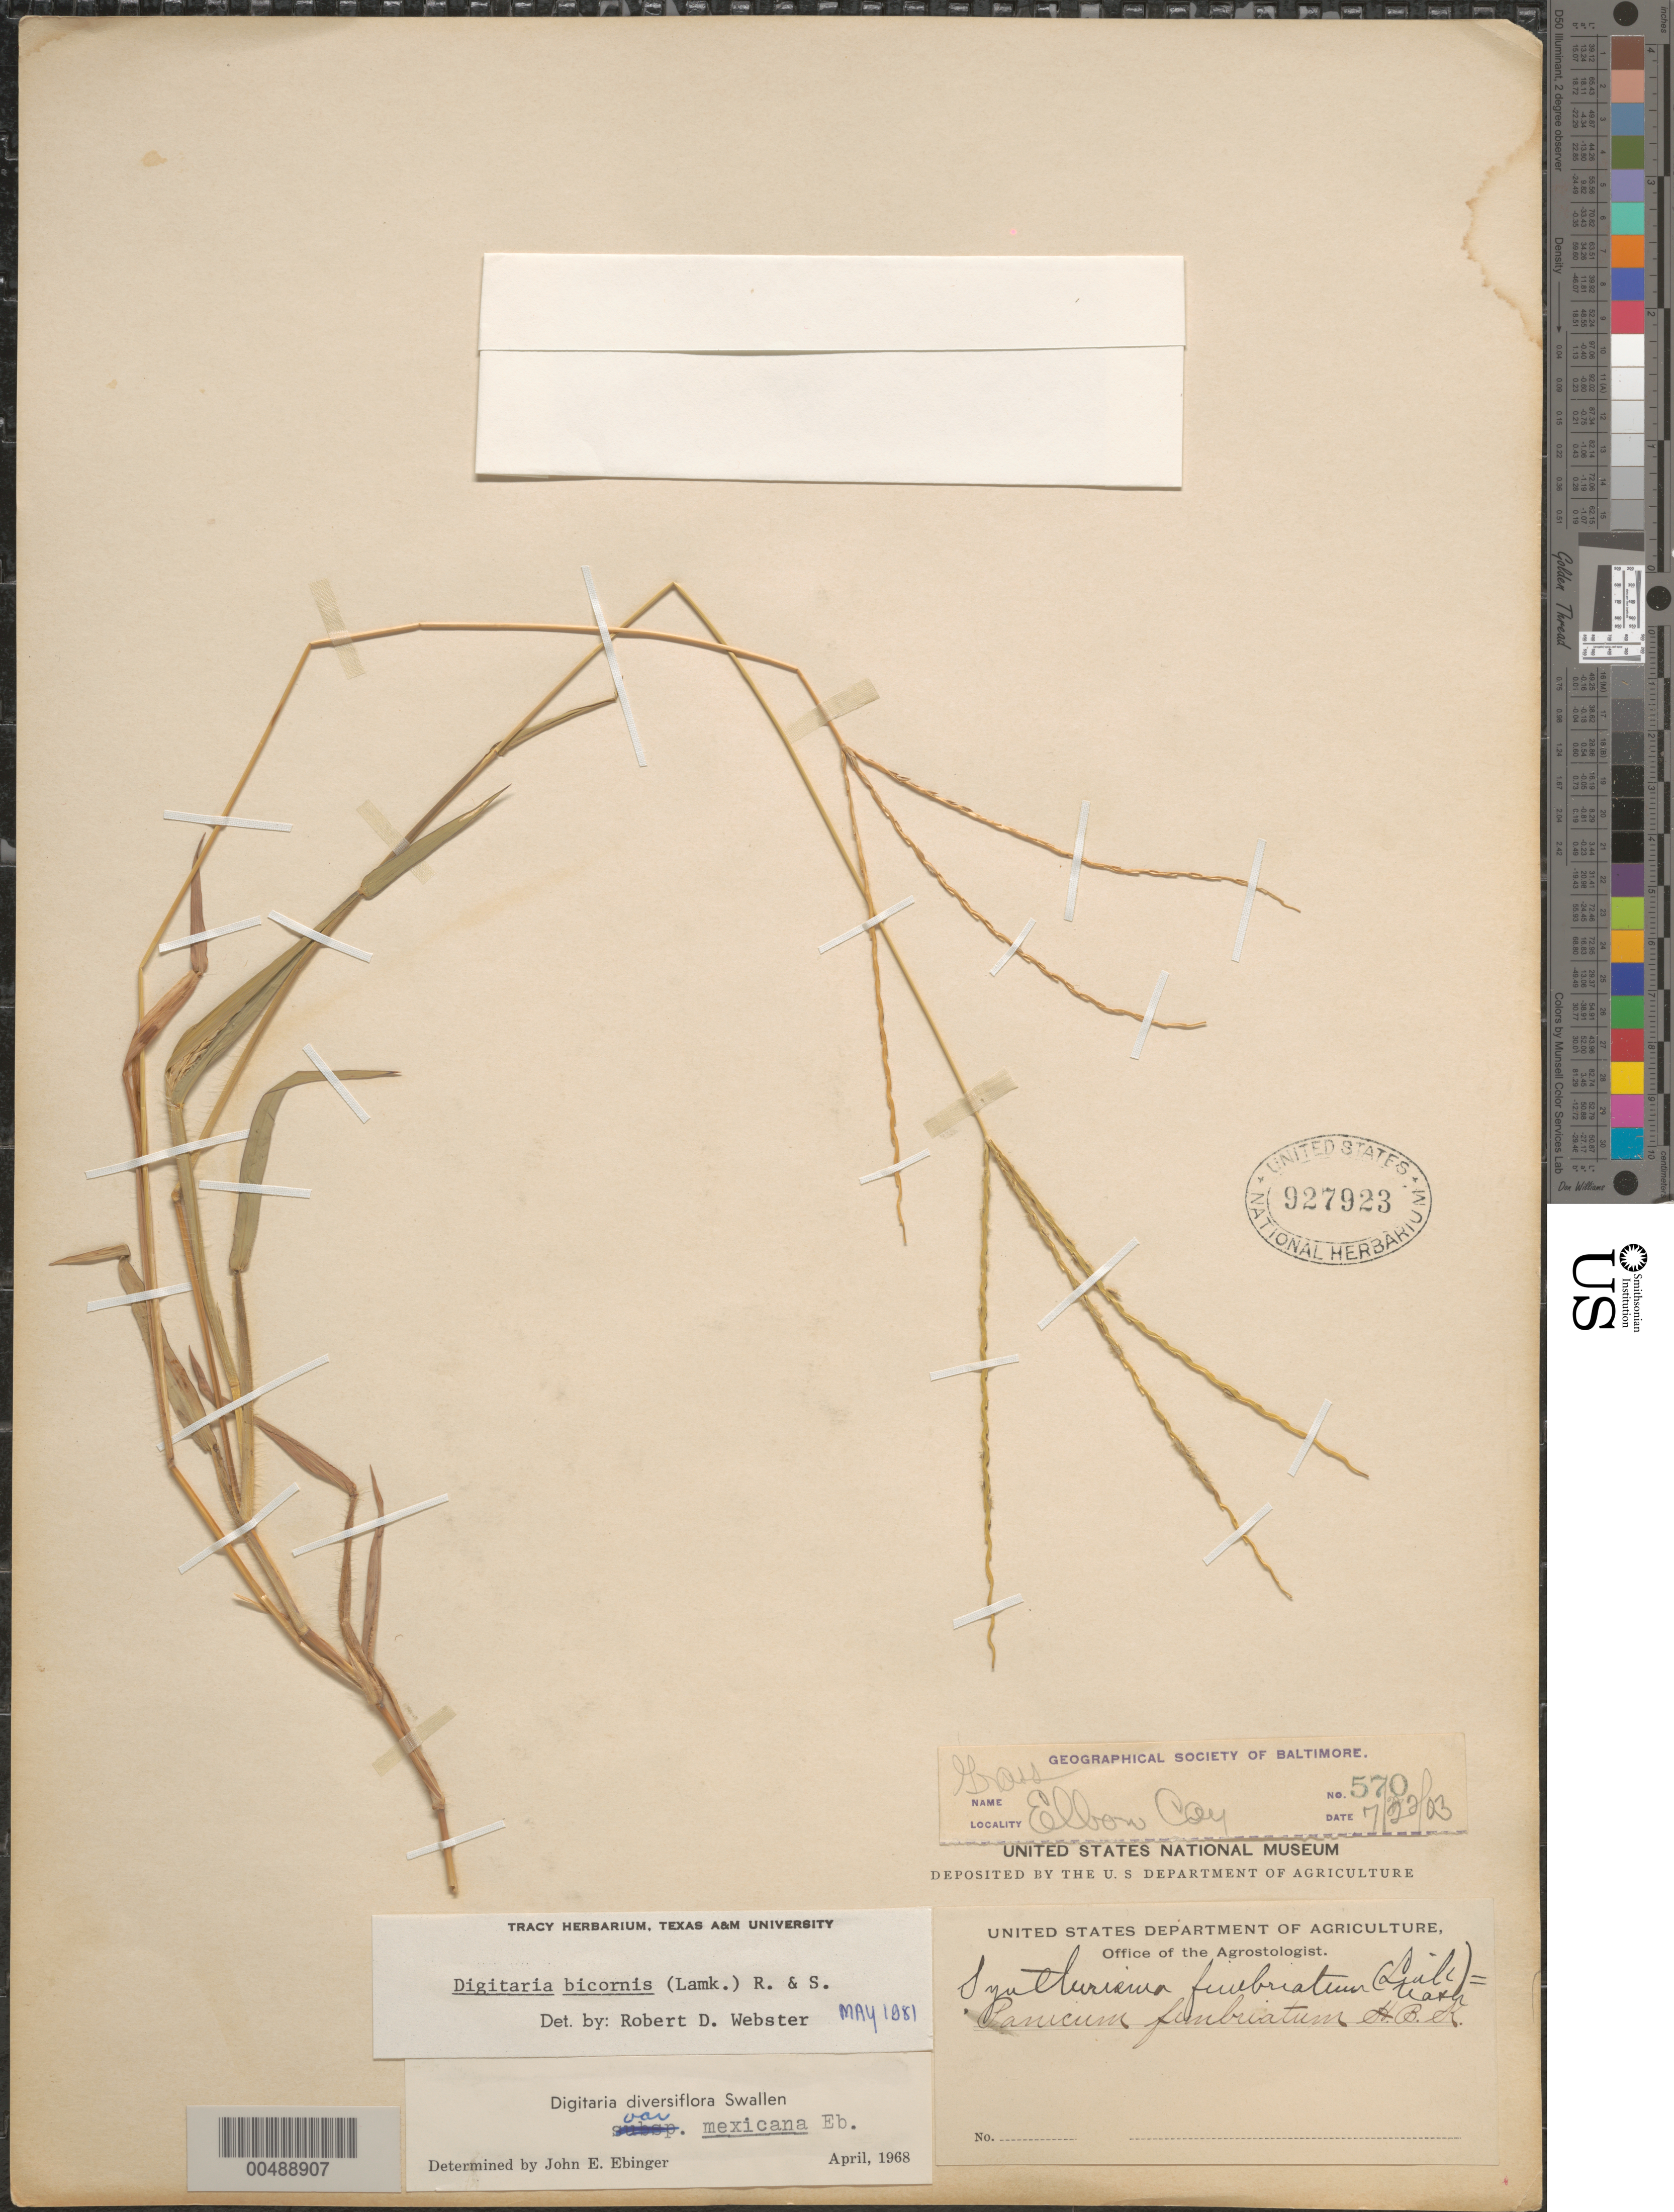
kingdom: Plantae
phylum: Tracheophyta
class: Liliopsida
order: Poales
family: Poaceae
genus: Digitaria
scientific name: Digitaria bicornis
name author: (Lam.) Roem. & Schult.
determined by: Webster, Robert D.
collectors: ex Geographical Society of Baltimore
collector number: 570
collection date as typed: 22 Jul 1903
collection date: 1903-07-22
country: Mexico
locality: Elbow Cay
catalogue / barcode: US 927923